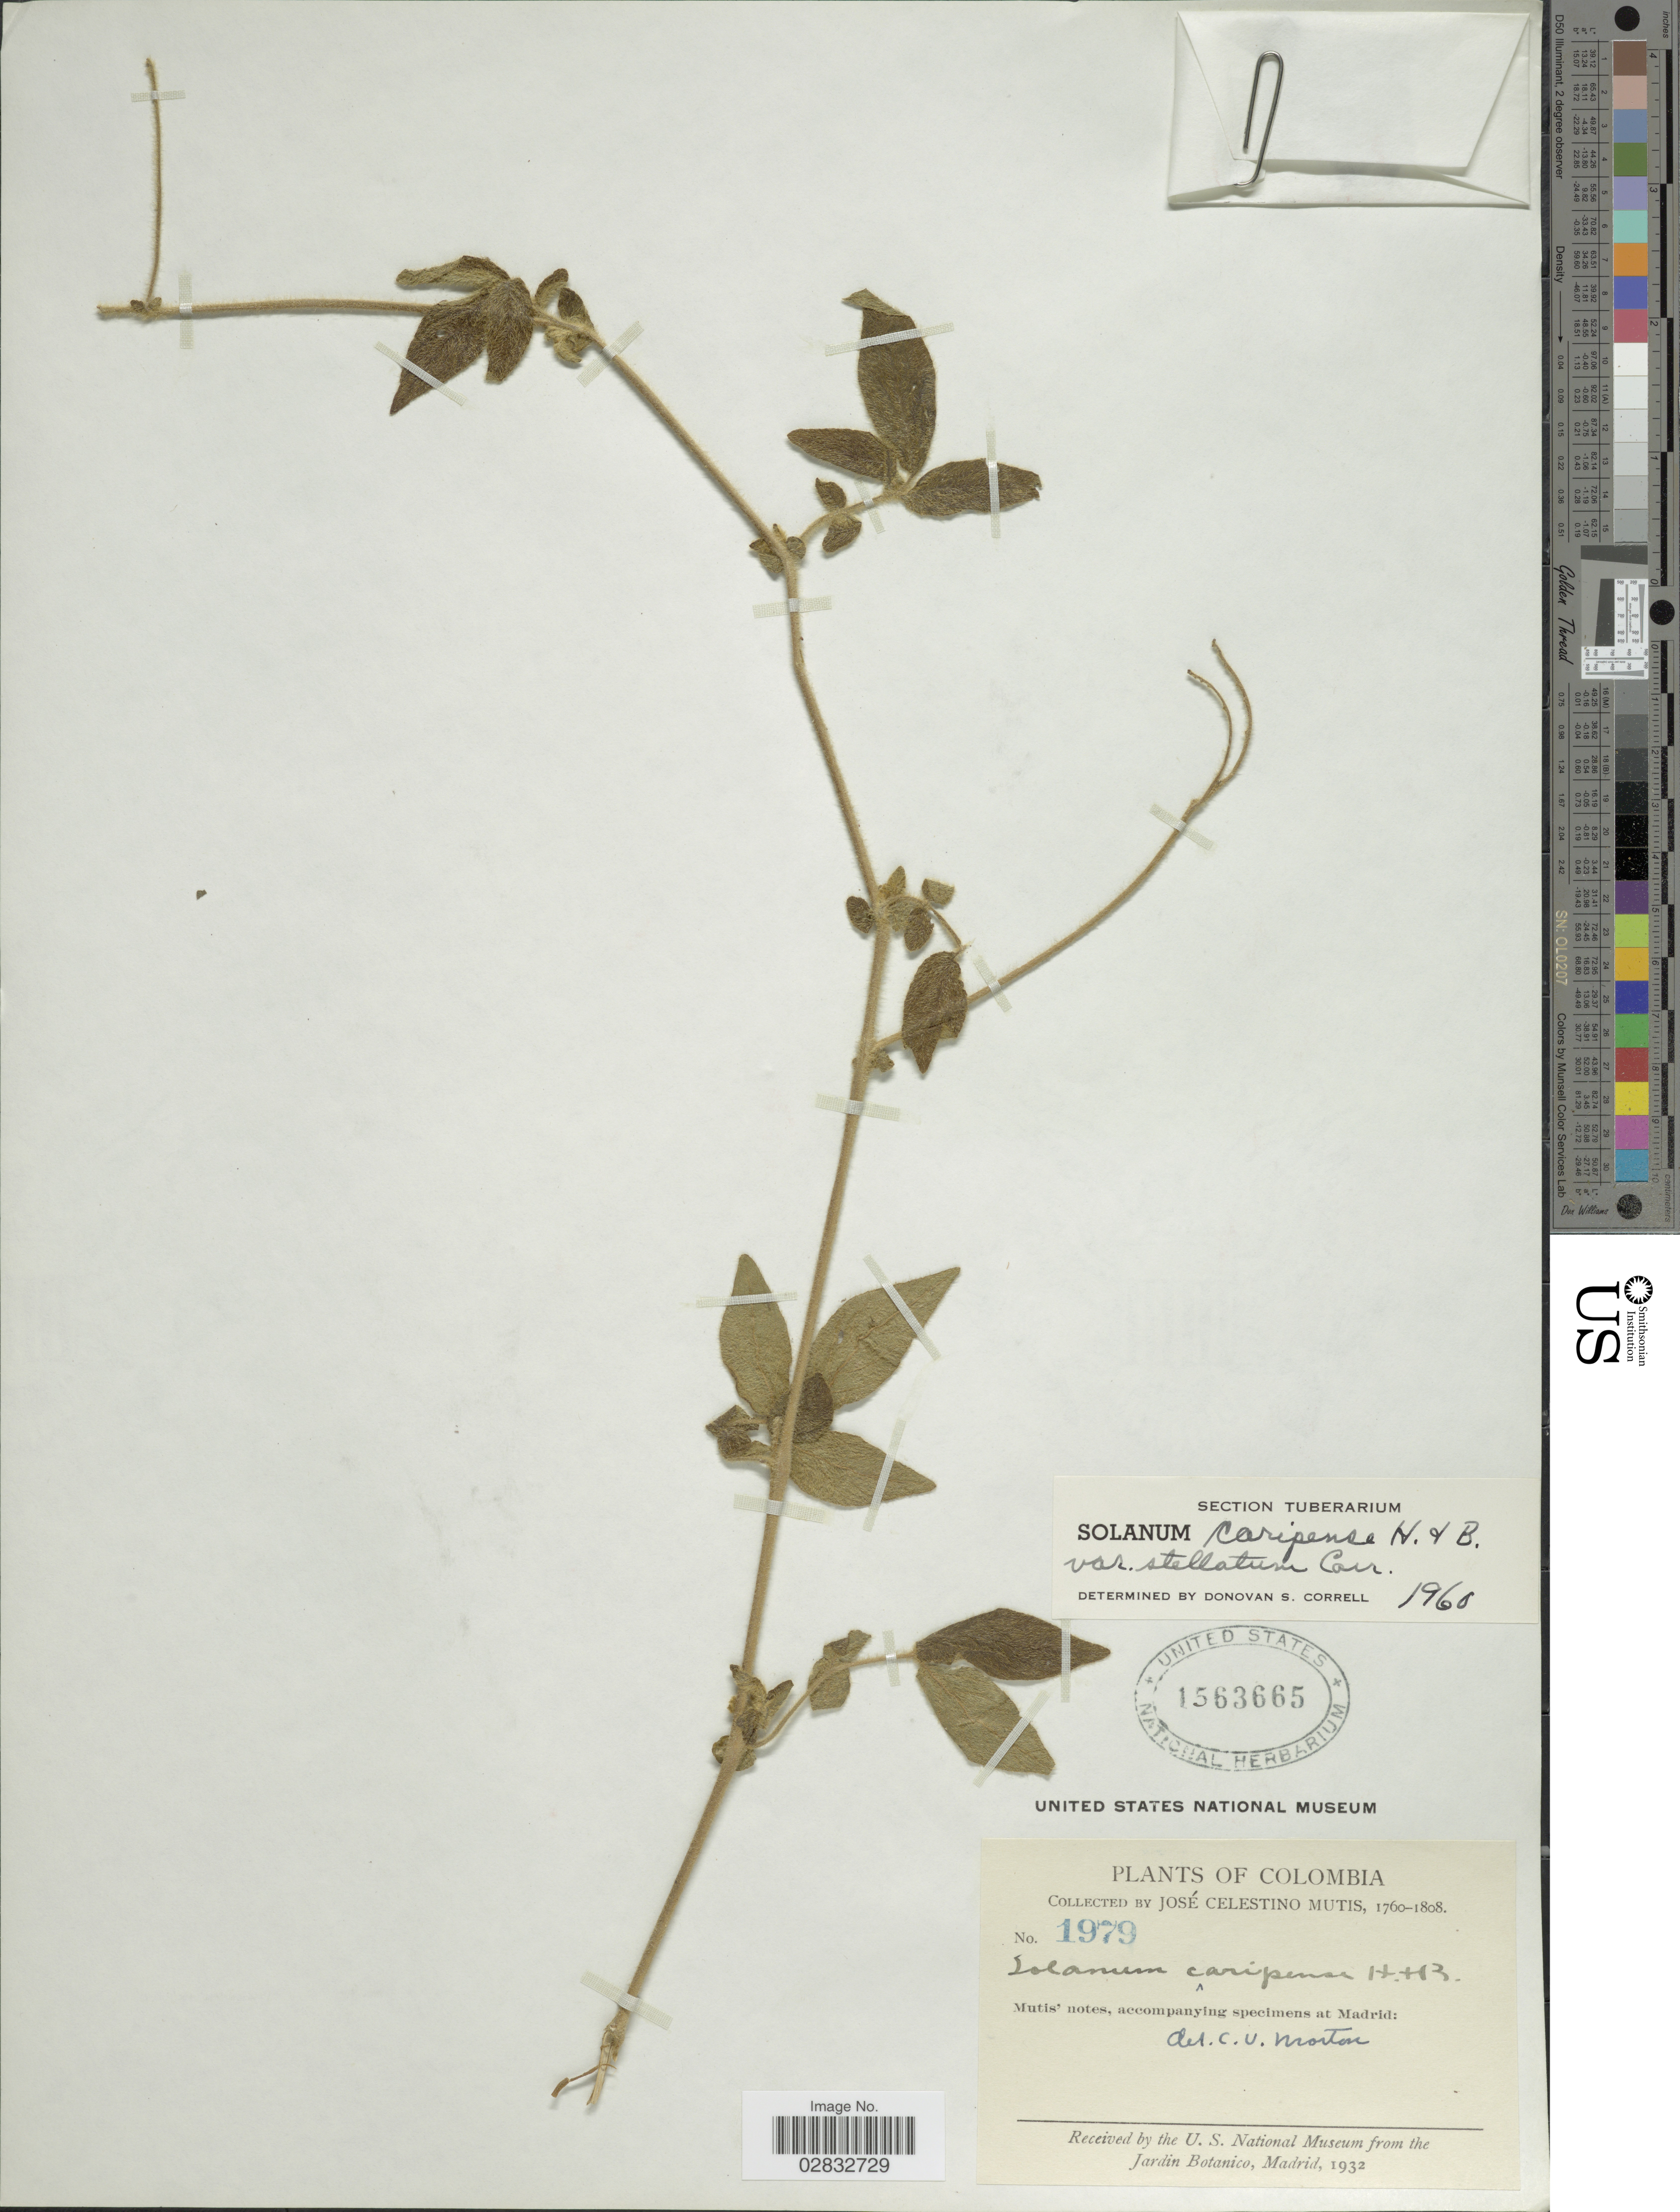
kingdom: Plantae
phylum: Tracheophyta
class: Magnoliopsida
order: Solanales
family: Solanaceae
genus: Solanum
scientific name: Solanum caripense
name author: Humb. & Bonpl. ex Dunal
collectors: J. C. B. Mutis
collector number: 1979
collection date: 1760/1808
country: Colombia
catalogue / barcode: US 1563665